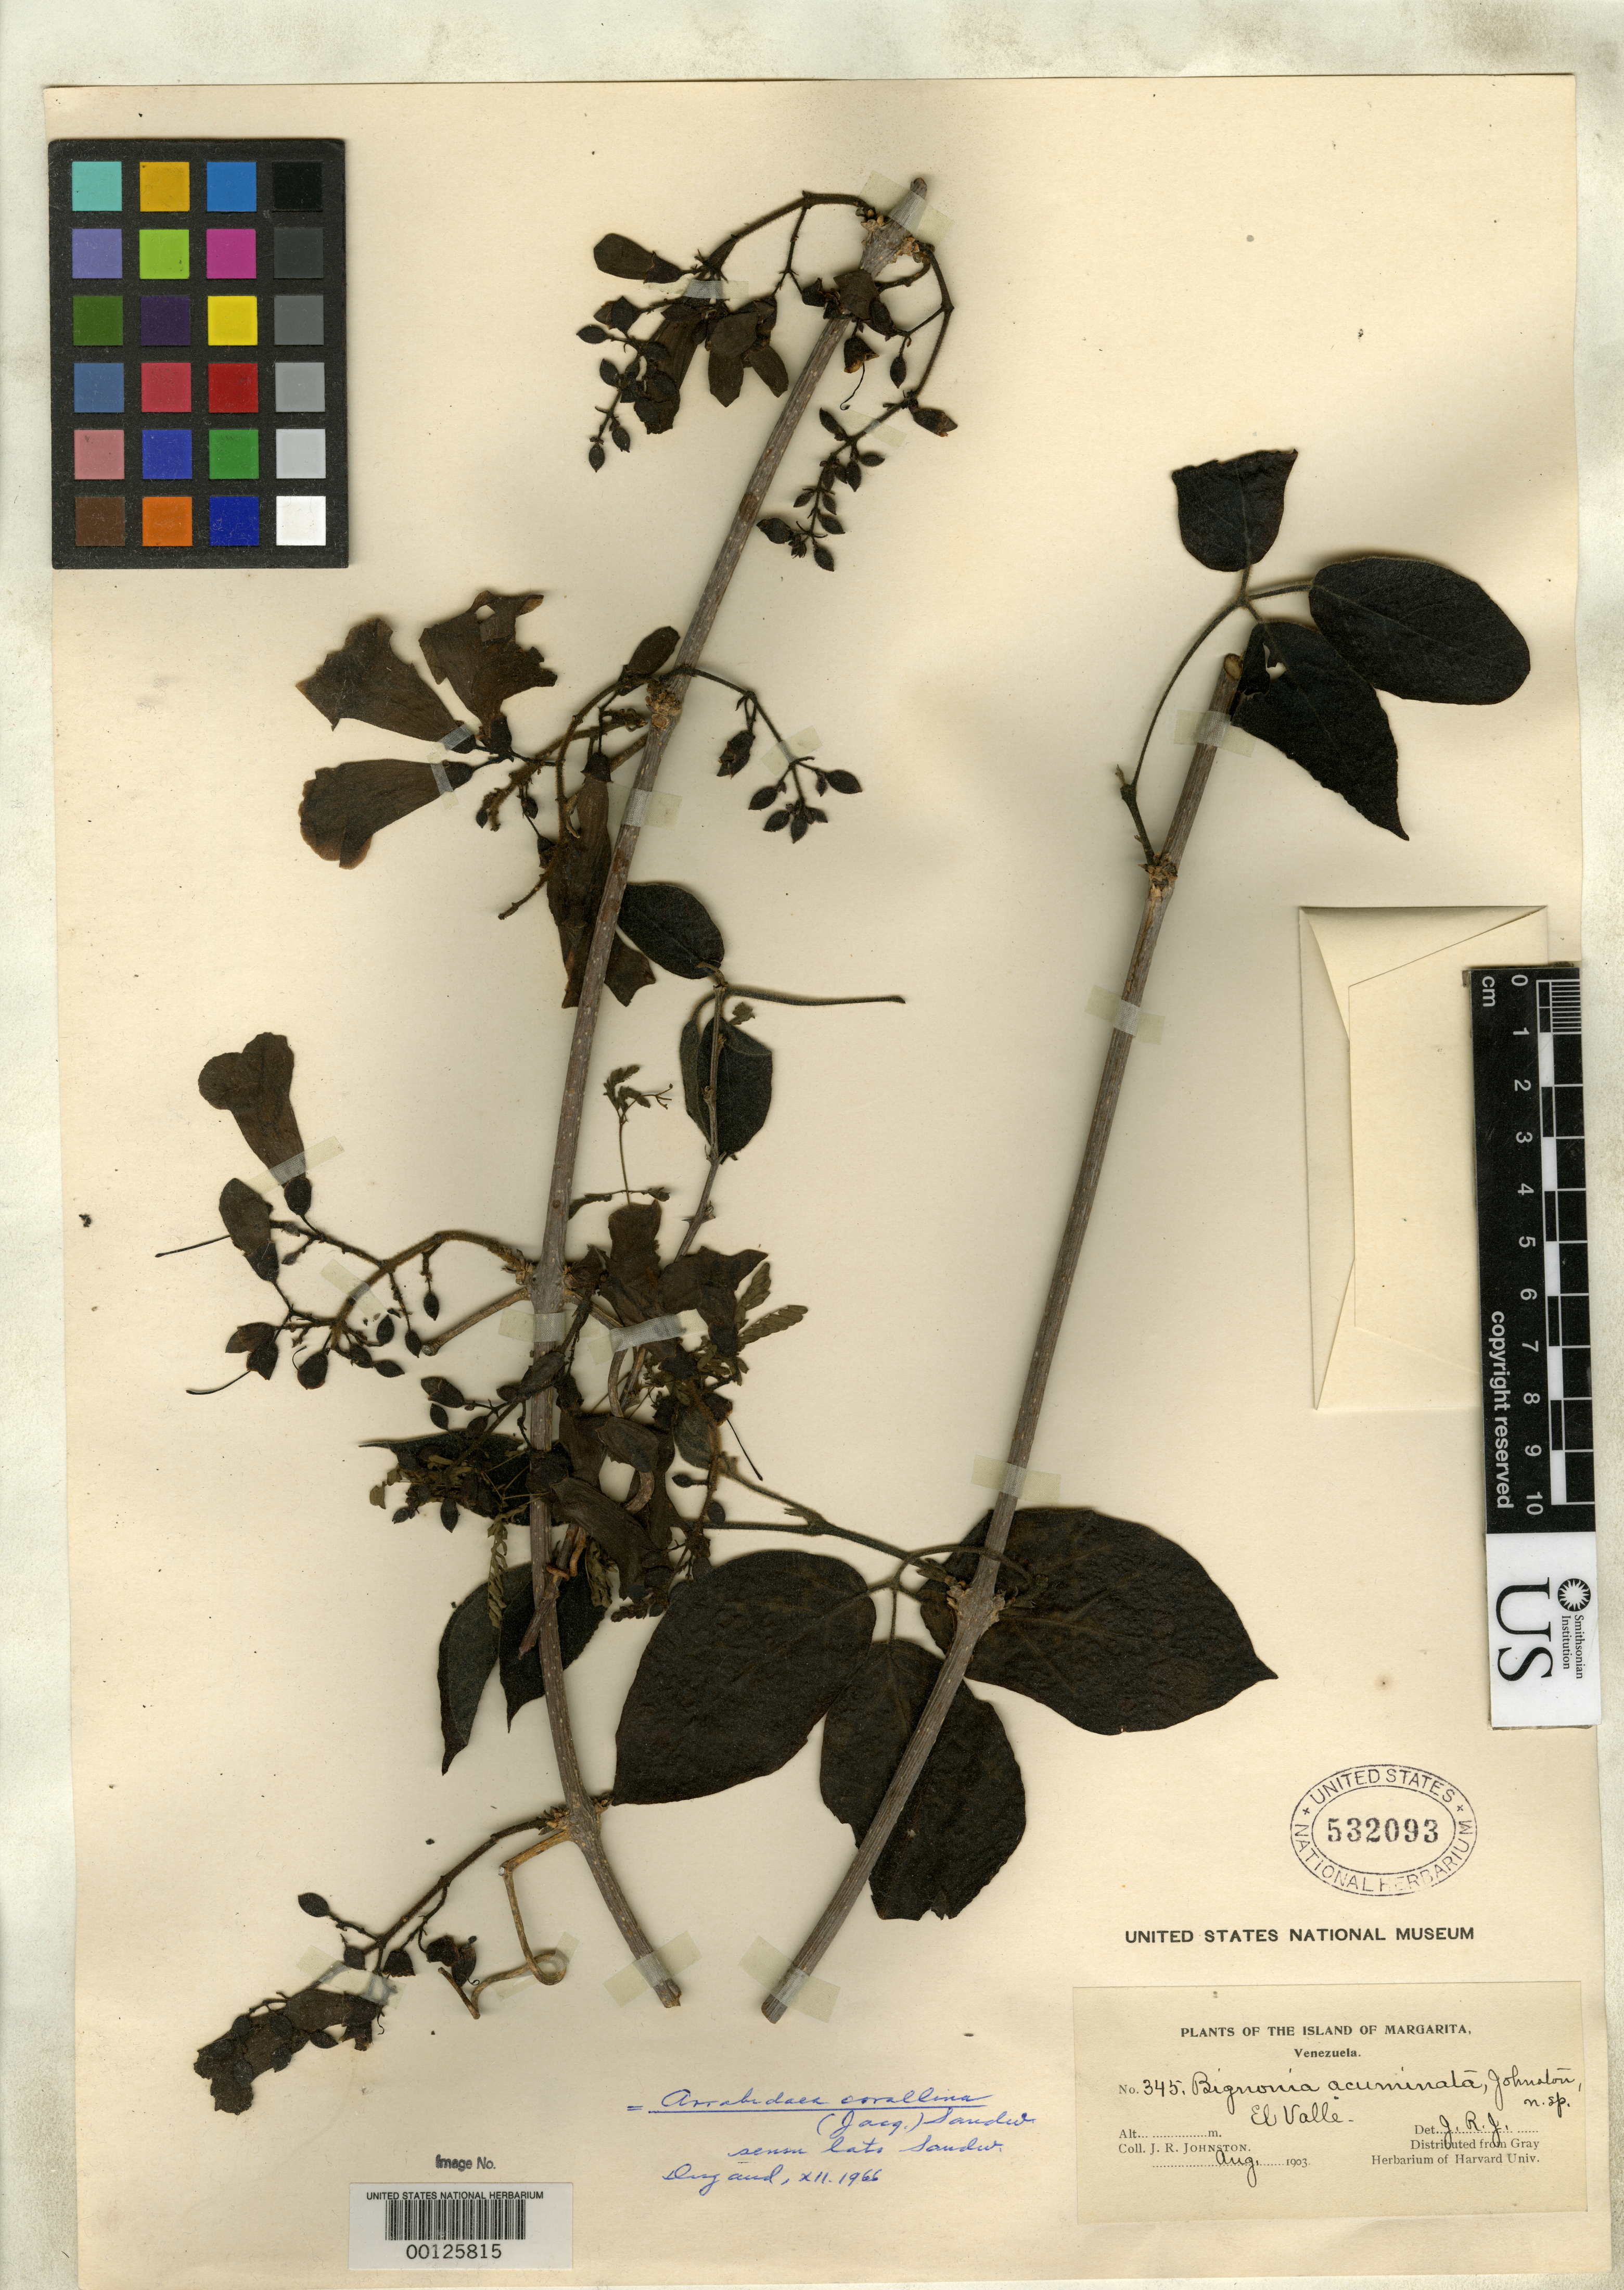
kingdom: Plantae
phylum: Tracheophyta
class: Magnoliopsida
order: Lamiales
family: Bignoniaceae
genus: Bignonia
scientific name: Bignonia acuminata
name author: J.R. Johnst.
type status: Isotype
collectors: J. Johnston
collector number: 345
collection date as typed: Aug 1903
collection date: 1903-08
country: Venezuela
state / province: Nueva Esparta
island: Margarita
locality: El Valle.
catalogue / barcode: US 532093